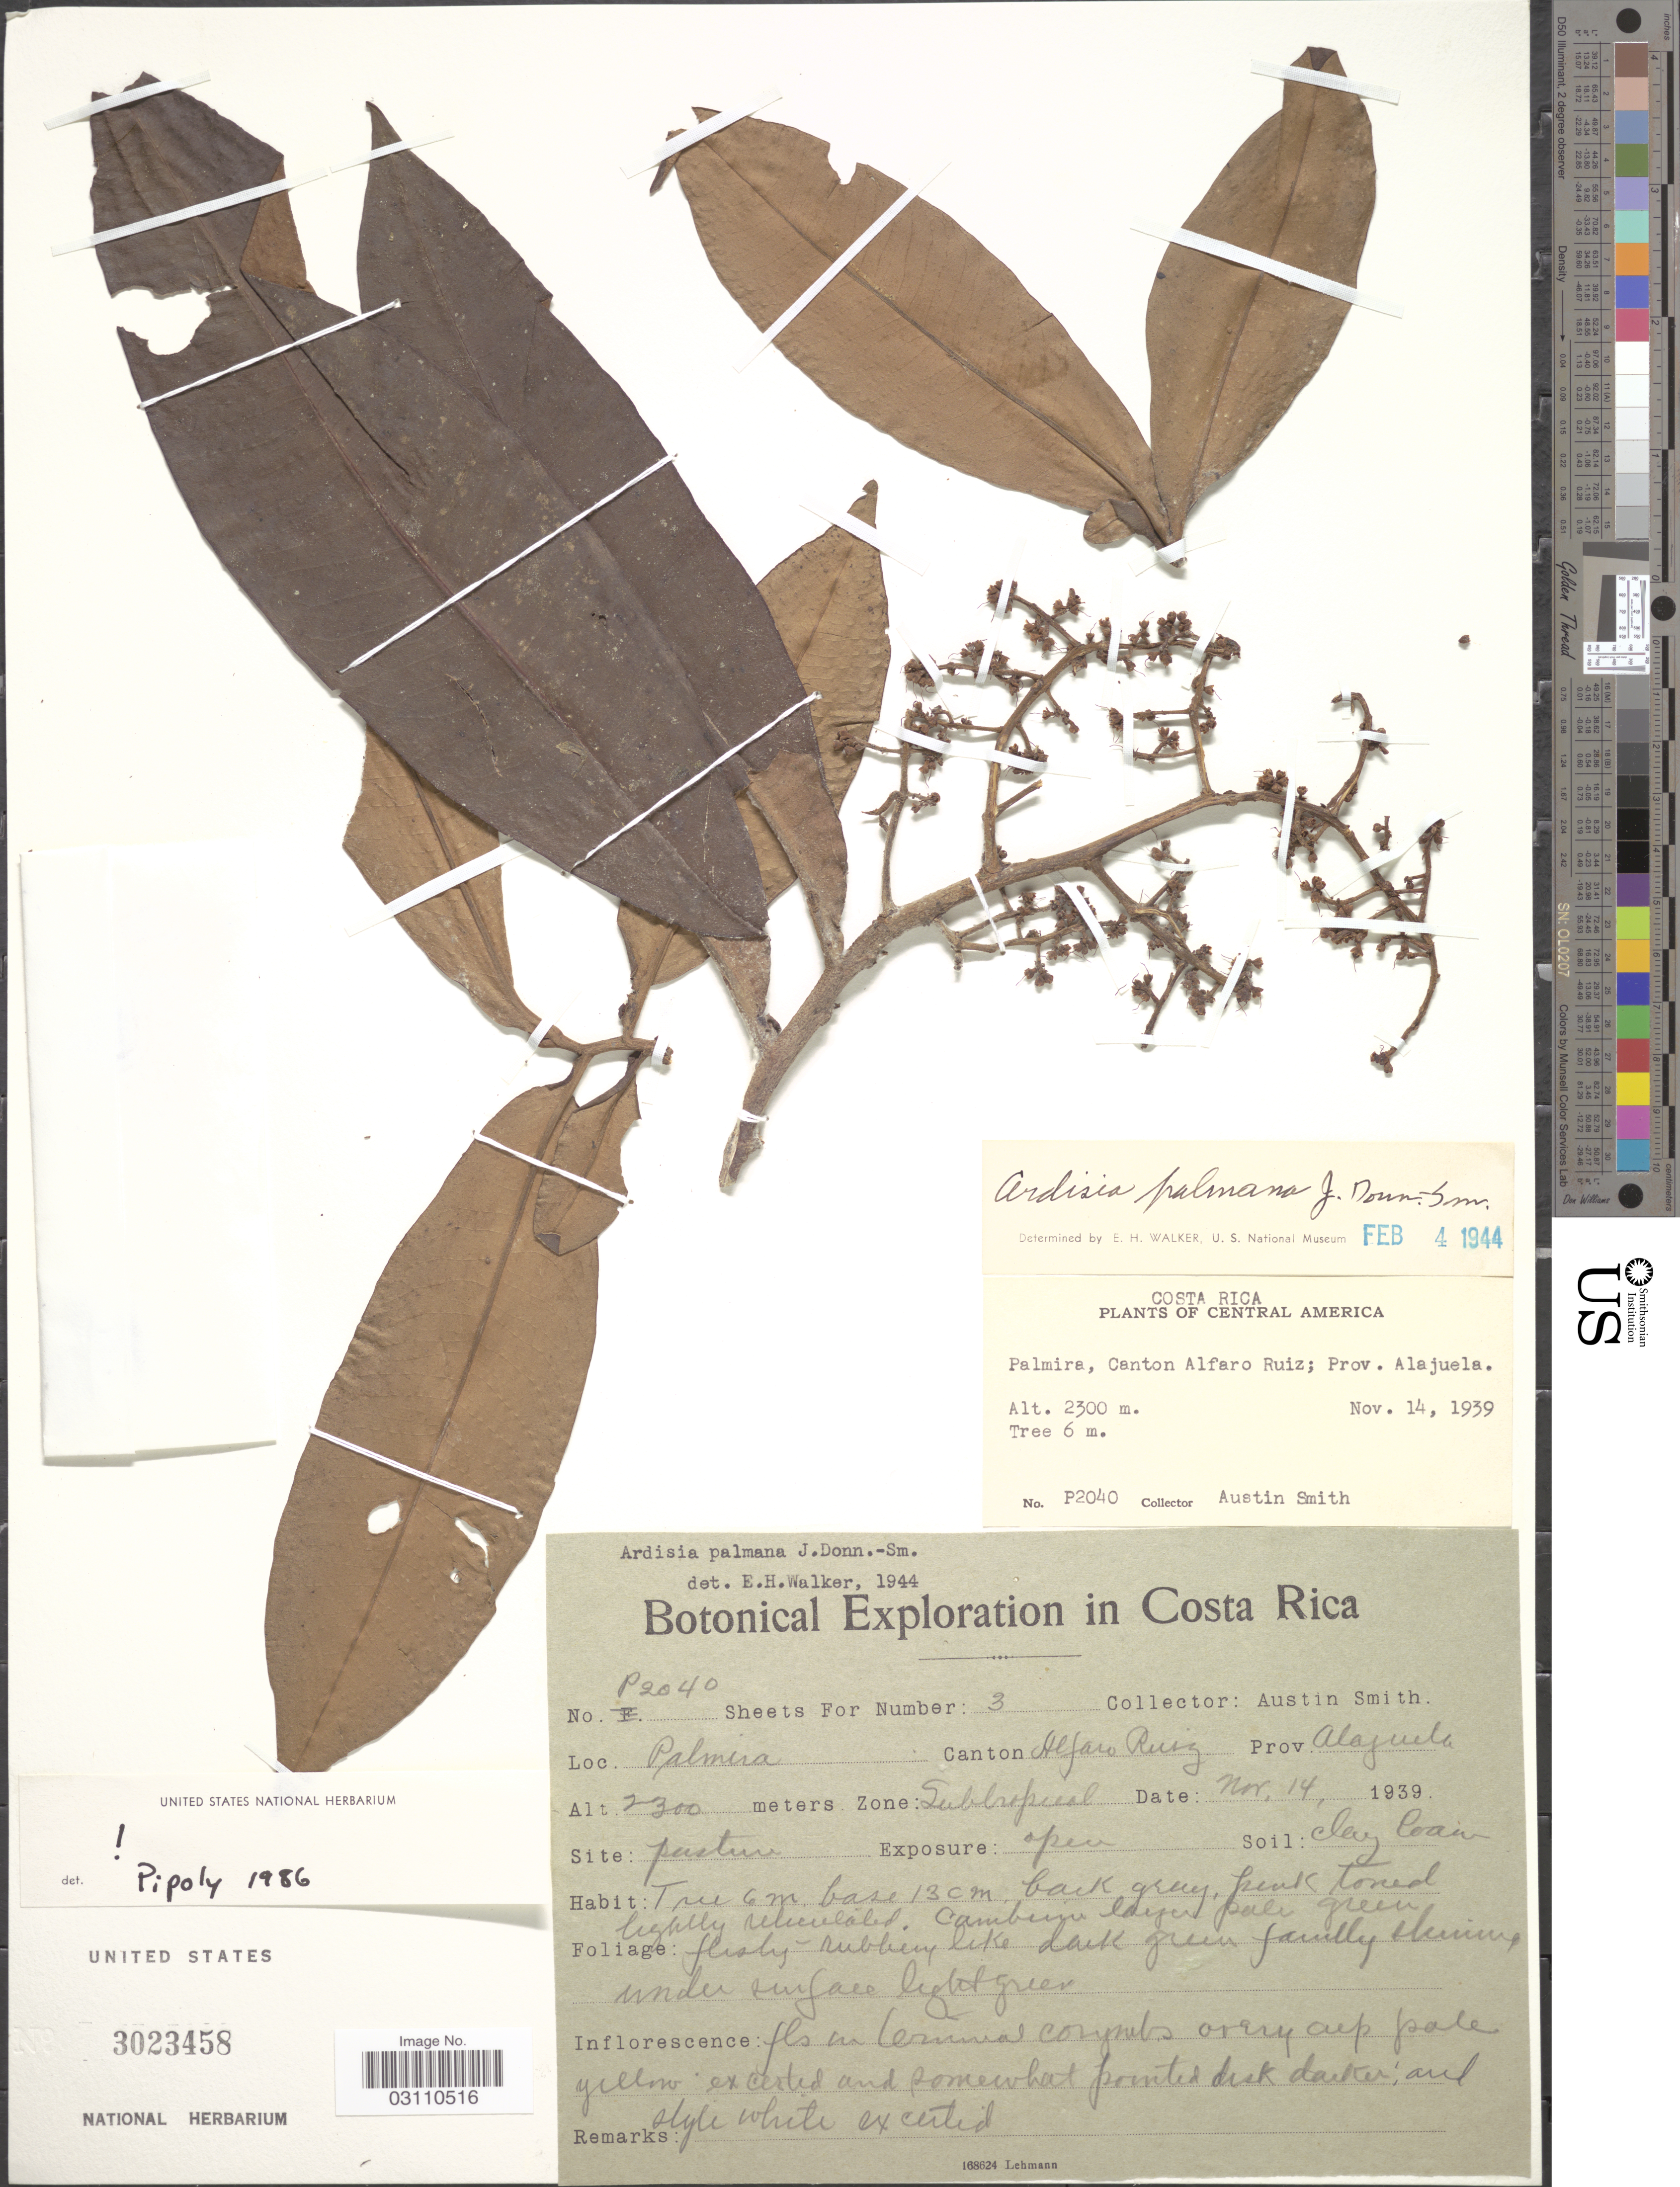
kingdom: Plantae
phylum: Tracheophyta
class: Magnoliopsida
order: Ericales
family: Primulaceae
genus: Ardisia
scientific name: Ardisia palmana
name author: Donn. Sm.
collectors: Aust P. Smith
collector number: P2040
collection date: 1939-11-14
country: Costa Rica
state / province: Alajuela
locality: Palmira. Canton Alfaro Ruiz.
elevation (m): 2300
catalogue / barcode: US 3023458